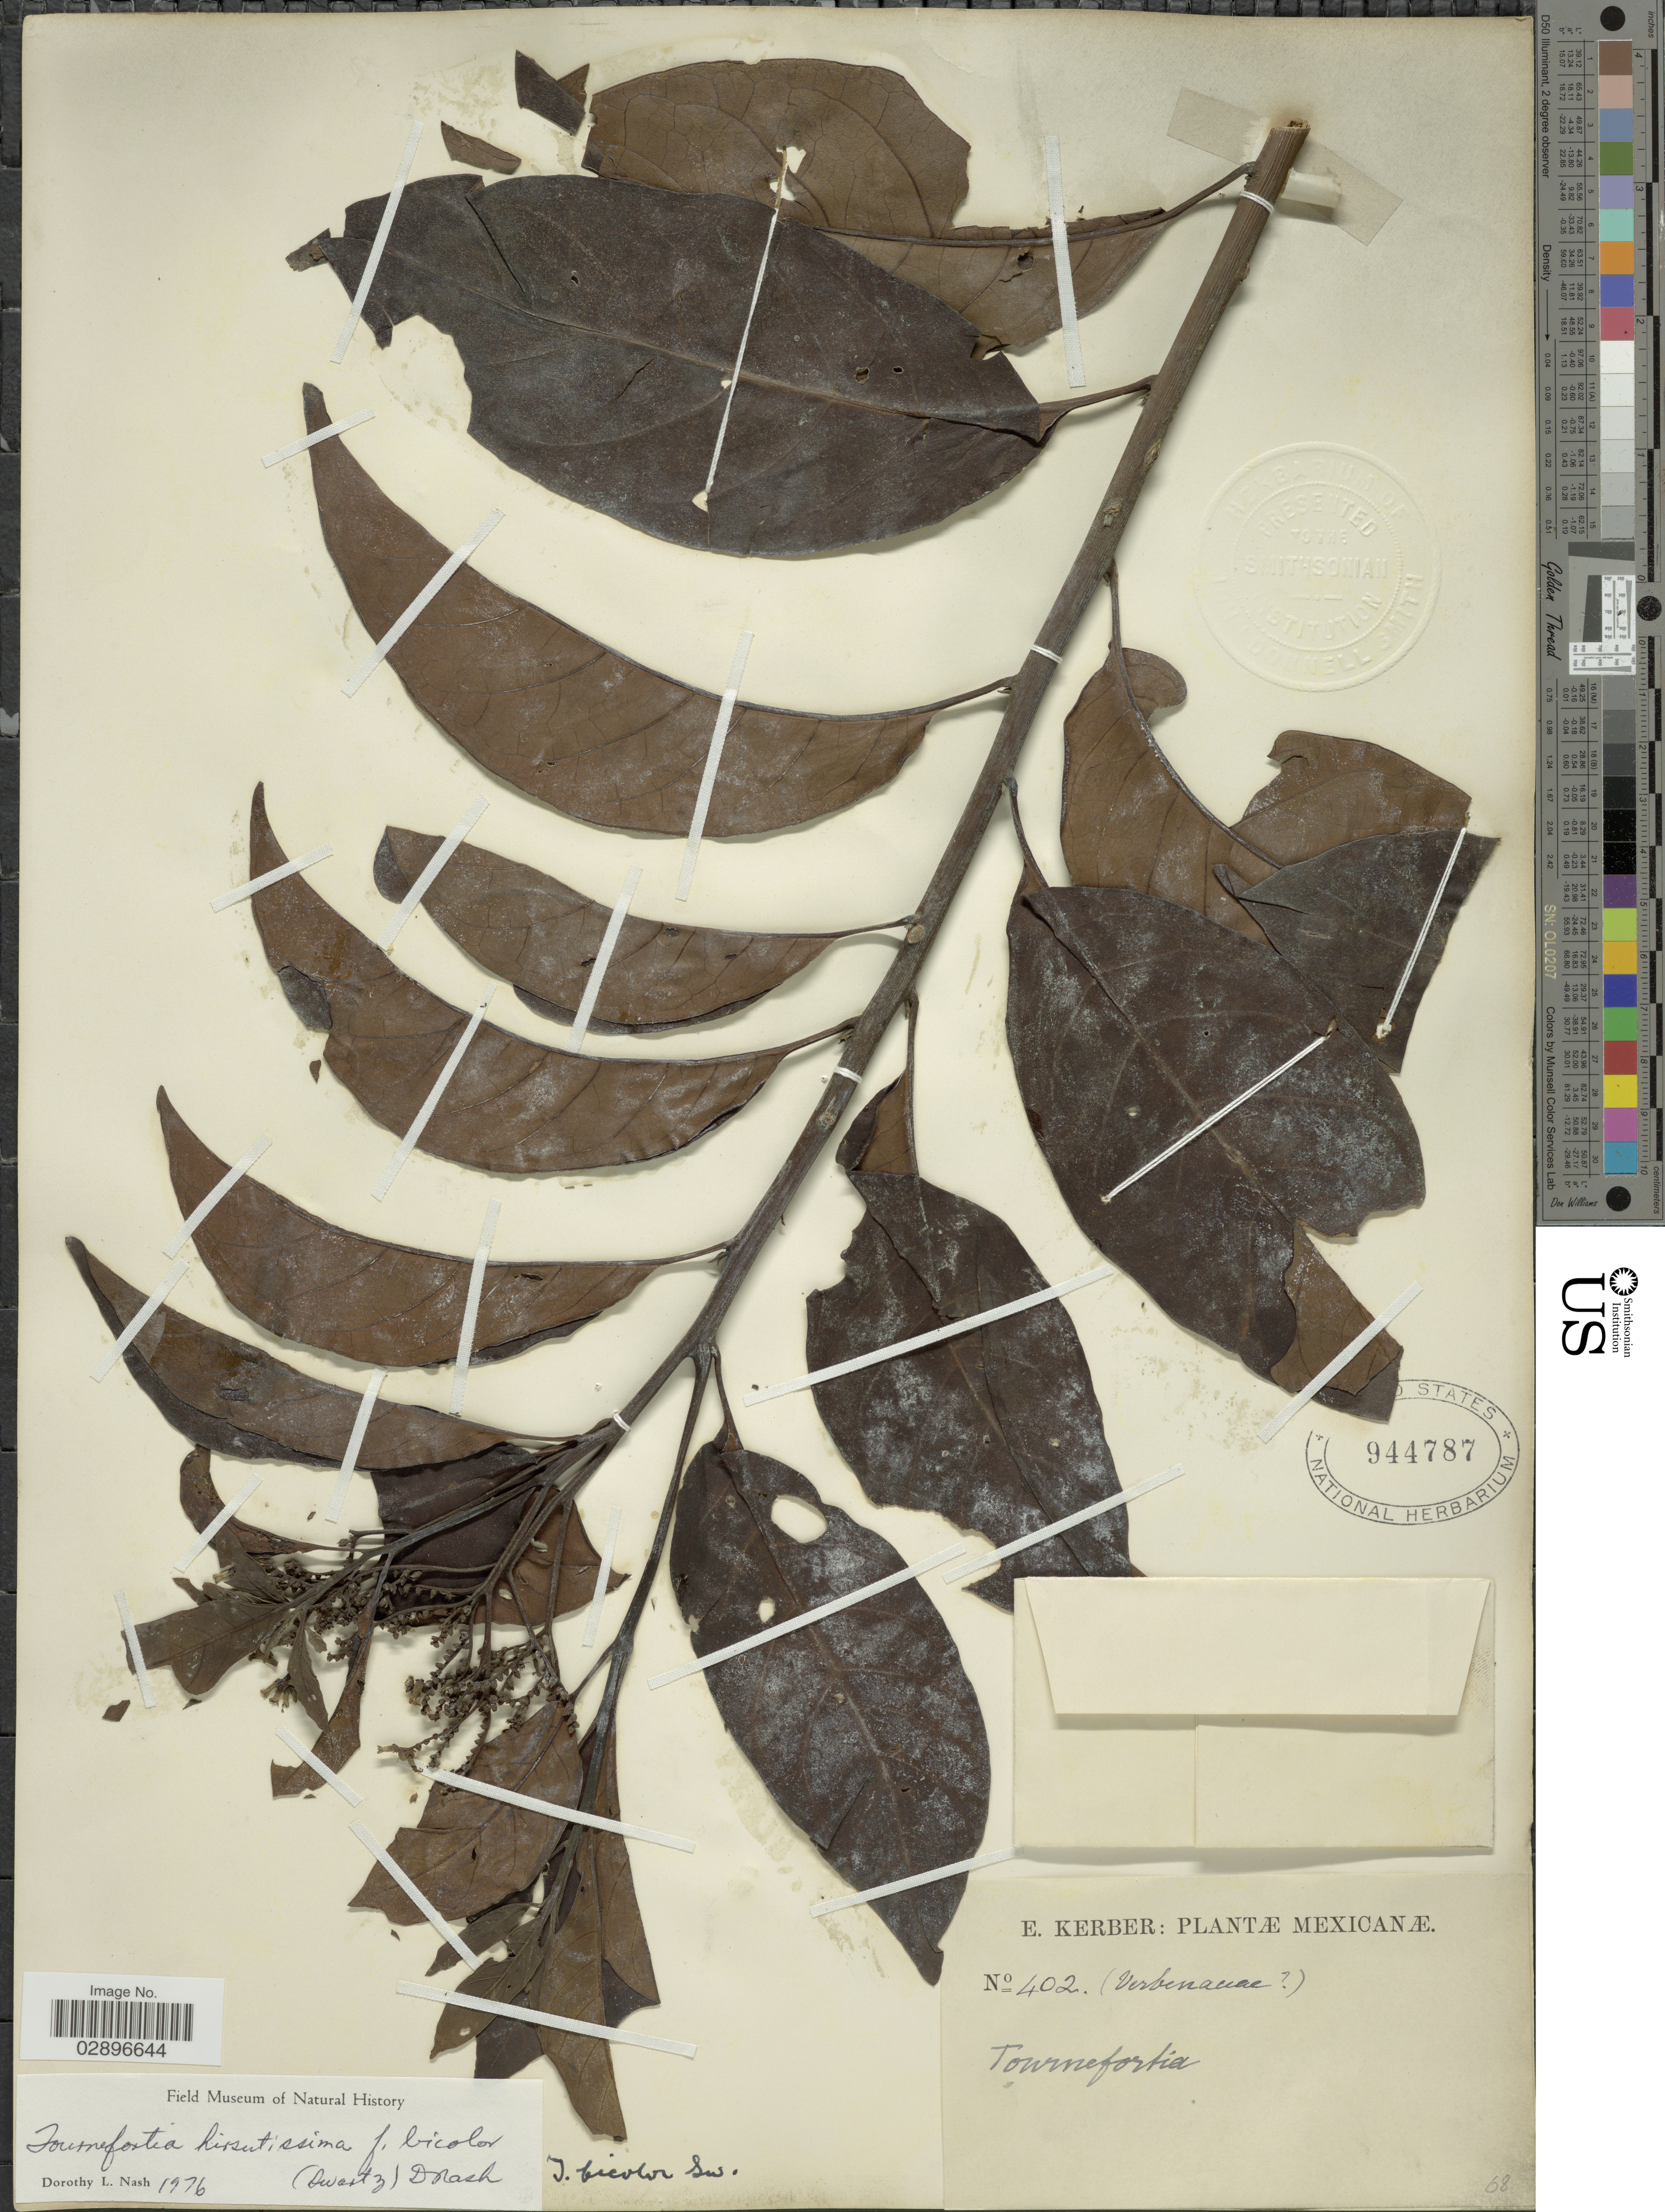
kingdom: Plantae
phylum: Tracheophyta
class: Magnoliopsida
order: Boraginales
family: Heliotropiaceae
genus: Tournefortia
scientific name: Tournefortia hirsutissima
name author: L.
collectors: E. Kerber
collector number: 402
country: Mexico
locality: Mexicanæ.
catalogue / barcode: US 944787